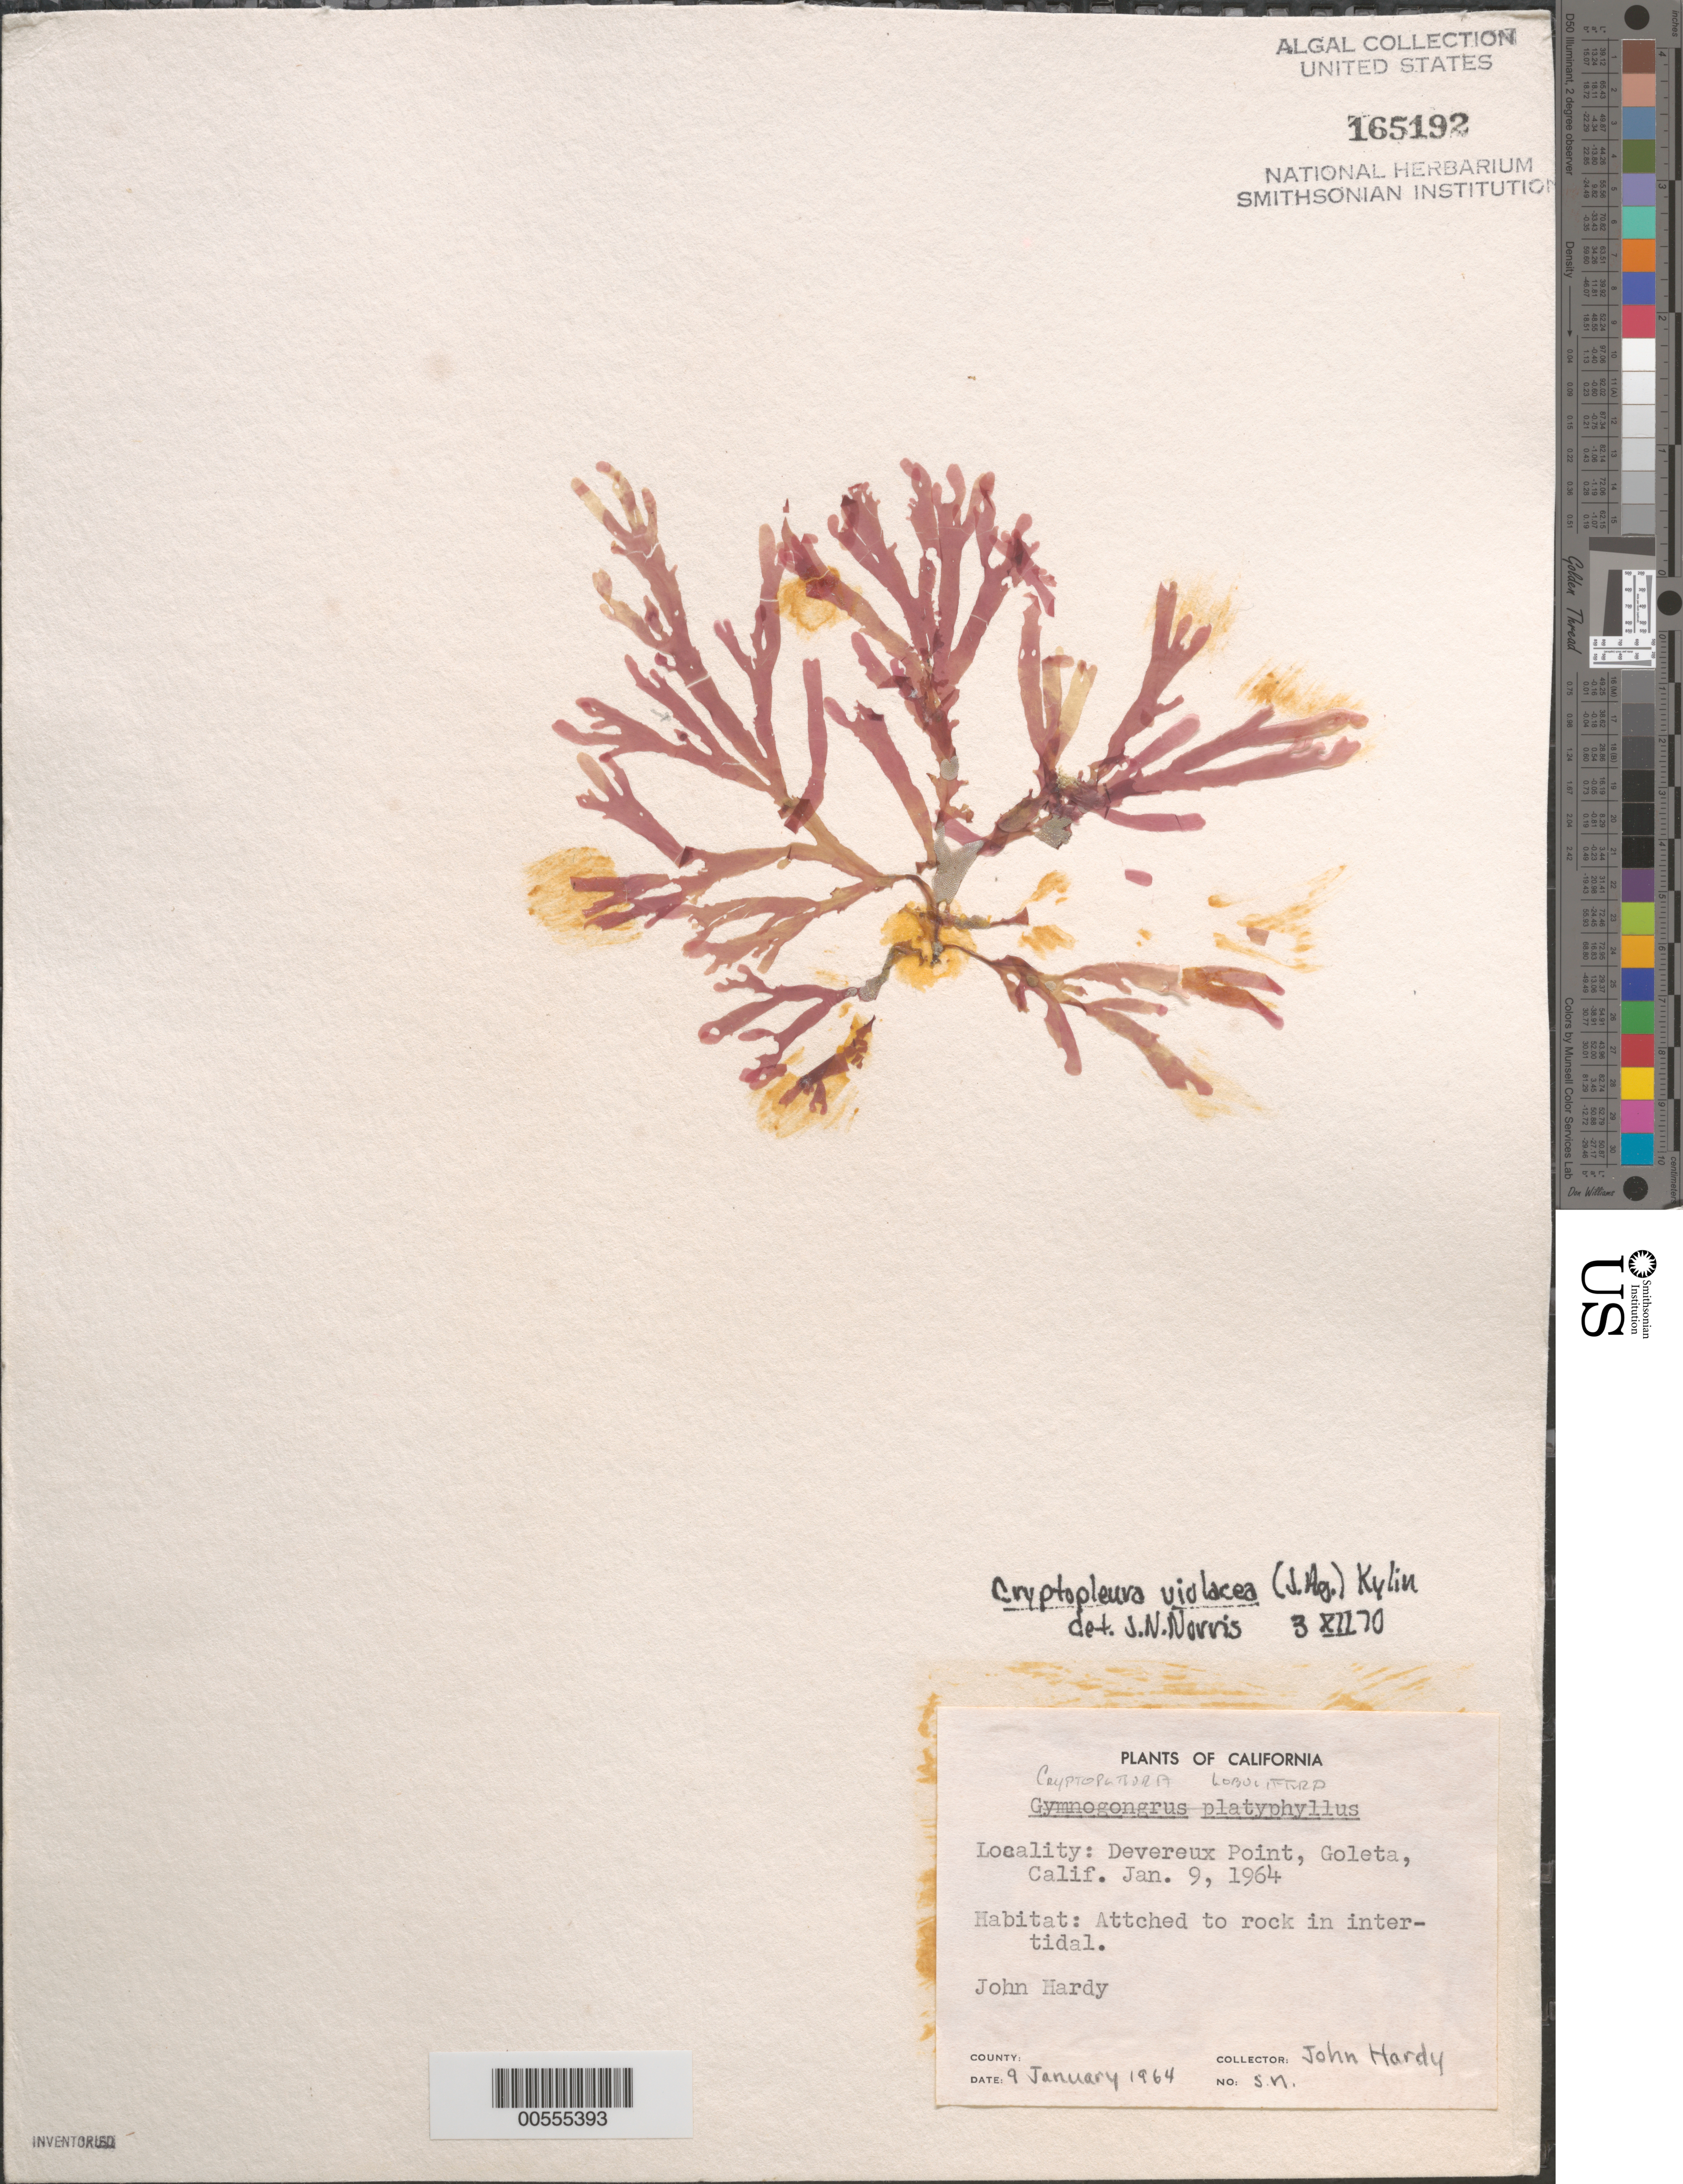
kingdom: Plantae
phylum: Rhodophyta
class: Florideophyceae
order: Ceramiales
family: Delesseriaceae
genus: Cryptopleura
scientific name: Cryptopleura violacea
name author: (J. Ag.) Kylin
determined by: Norris, James N.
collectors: J. Hardy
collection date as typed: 09 Jan 1964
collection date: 1964-01-09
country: United States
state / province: California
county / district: Santa Barbara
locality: Devereux Point, Goleta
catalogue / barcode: US 165192